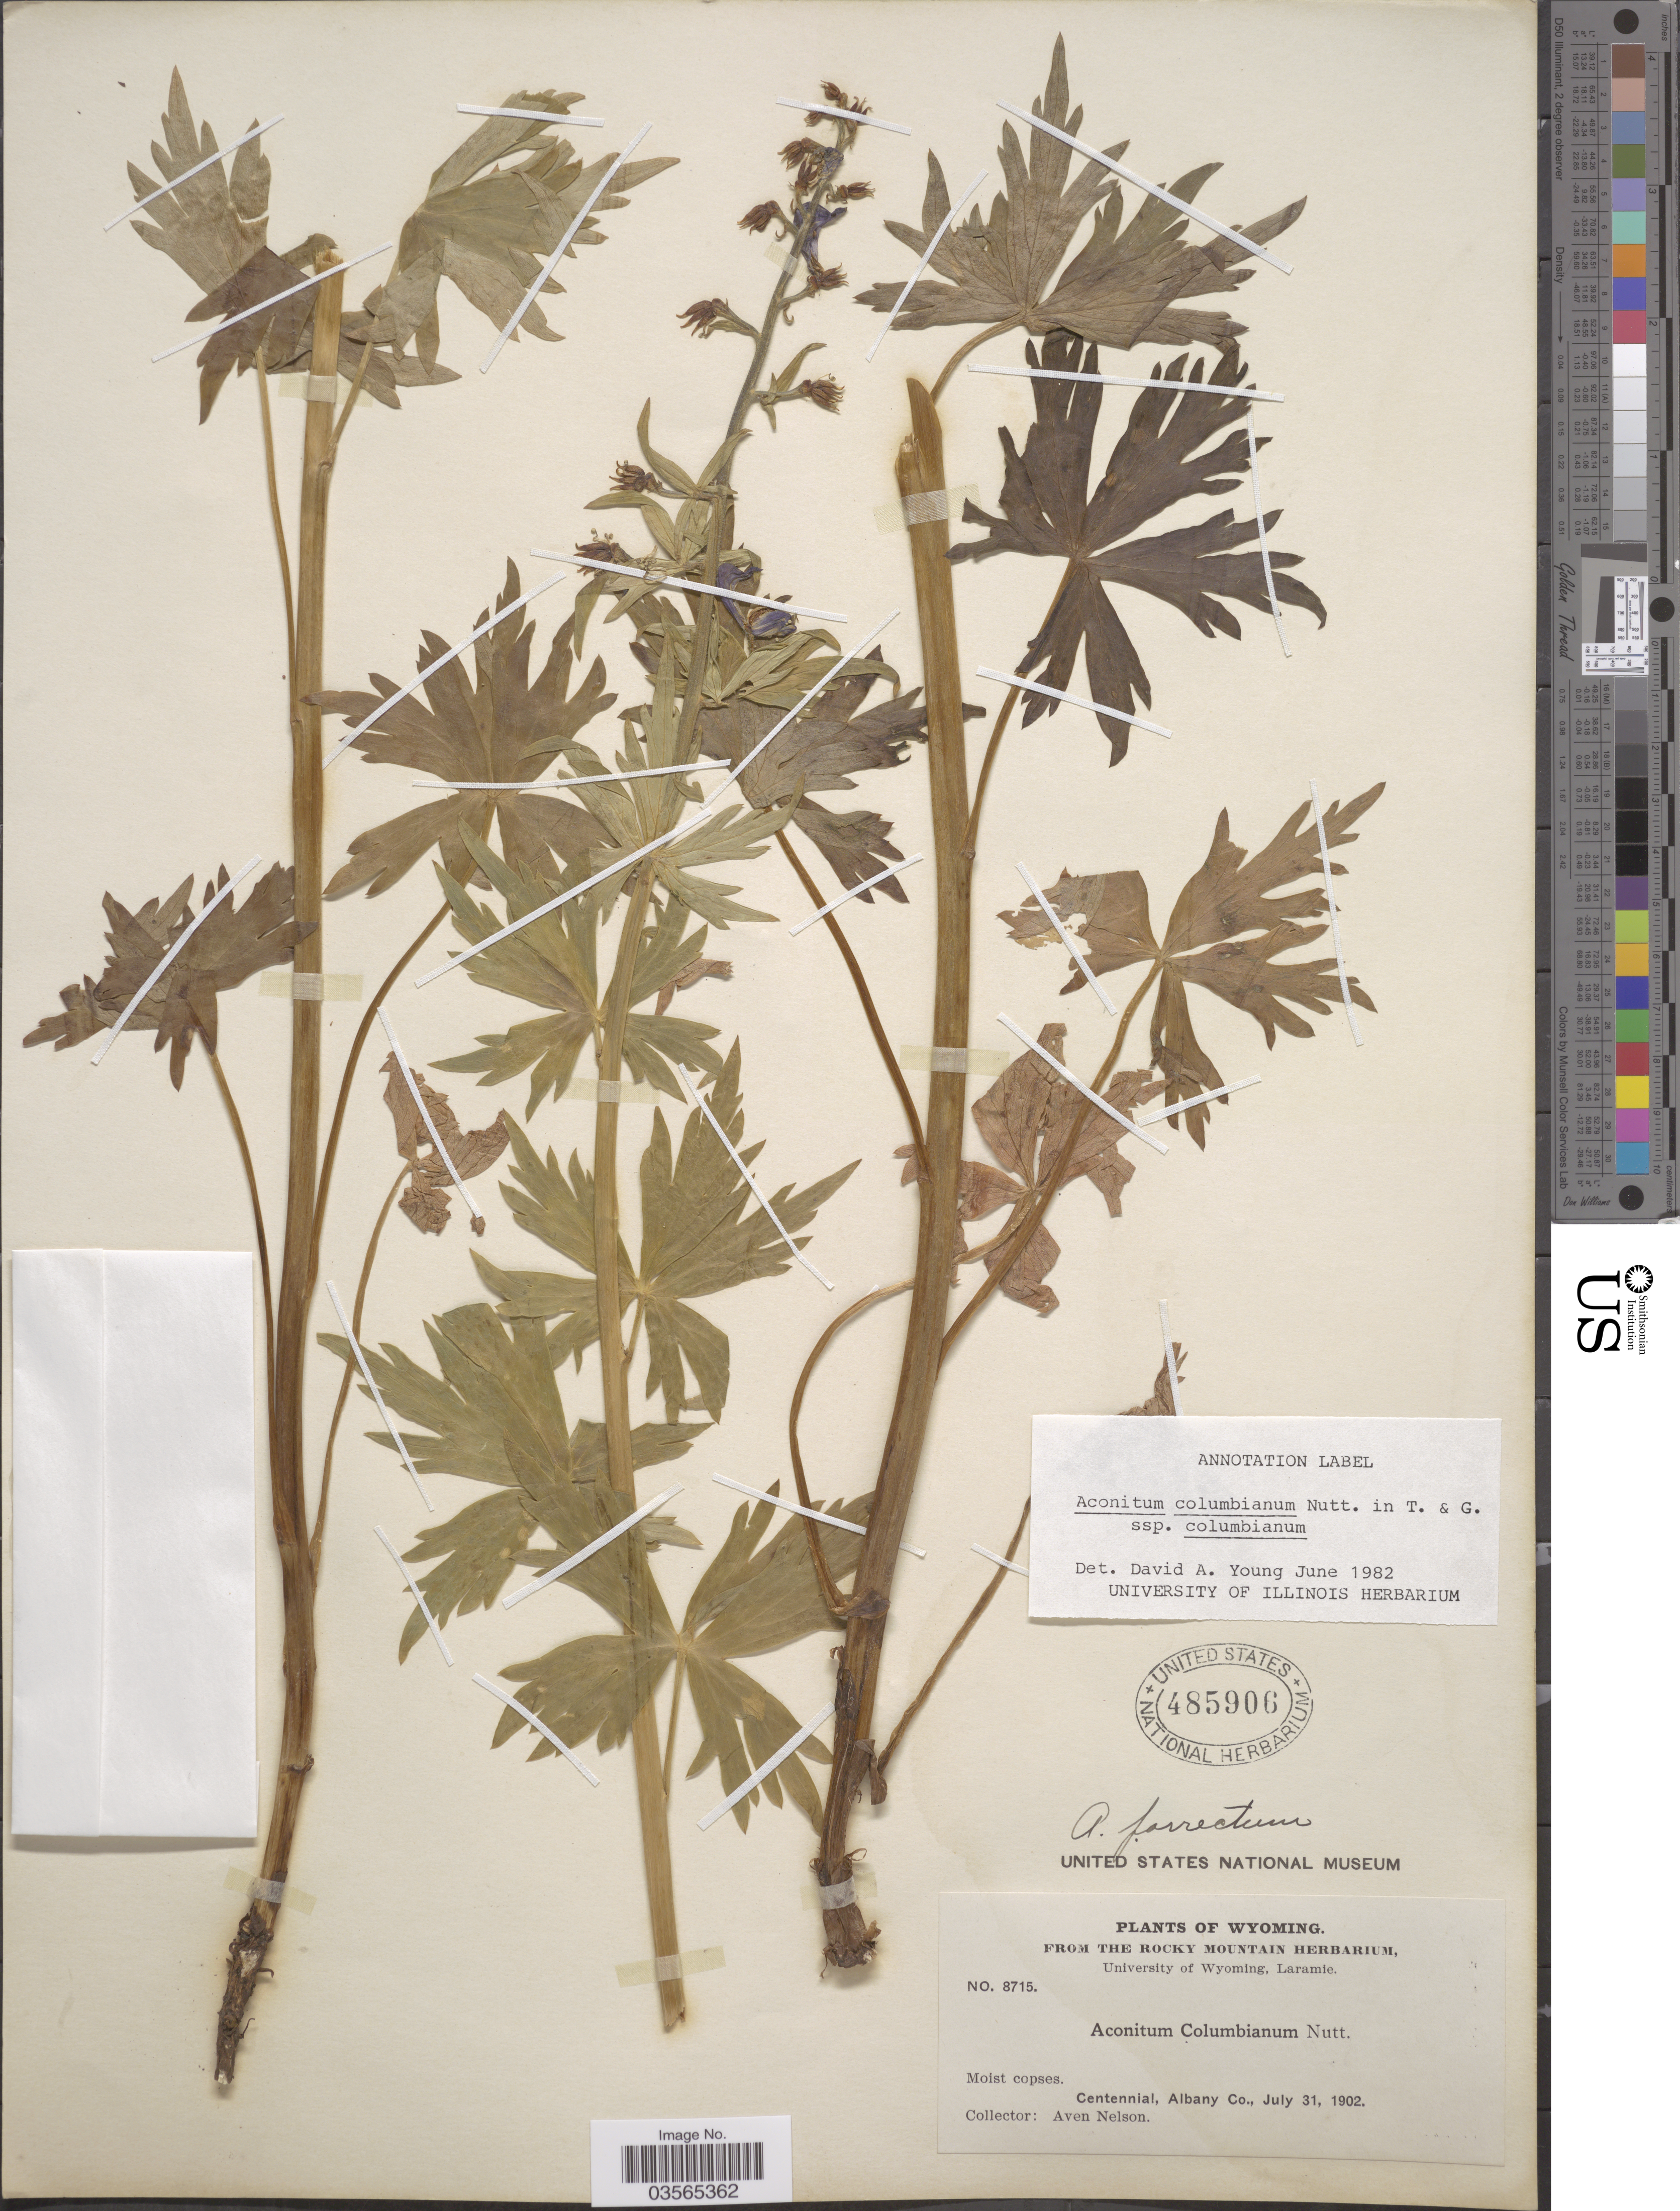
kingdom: Plantae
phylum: Tracheophyta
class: Magnoliopsida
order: Ranunculales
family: Ranunculaceae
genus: Aconitum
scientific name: Aconitum columbianum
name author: Nutt.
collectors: A. Nelson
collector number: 8715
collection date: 1902-07-31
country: United States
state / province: Wyoming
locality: Centennial, Albany Co.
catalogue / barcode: US 485906